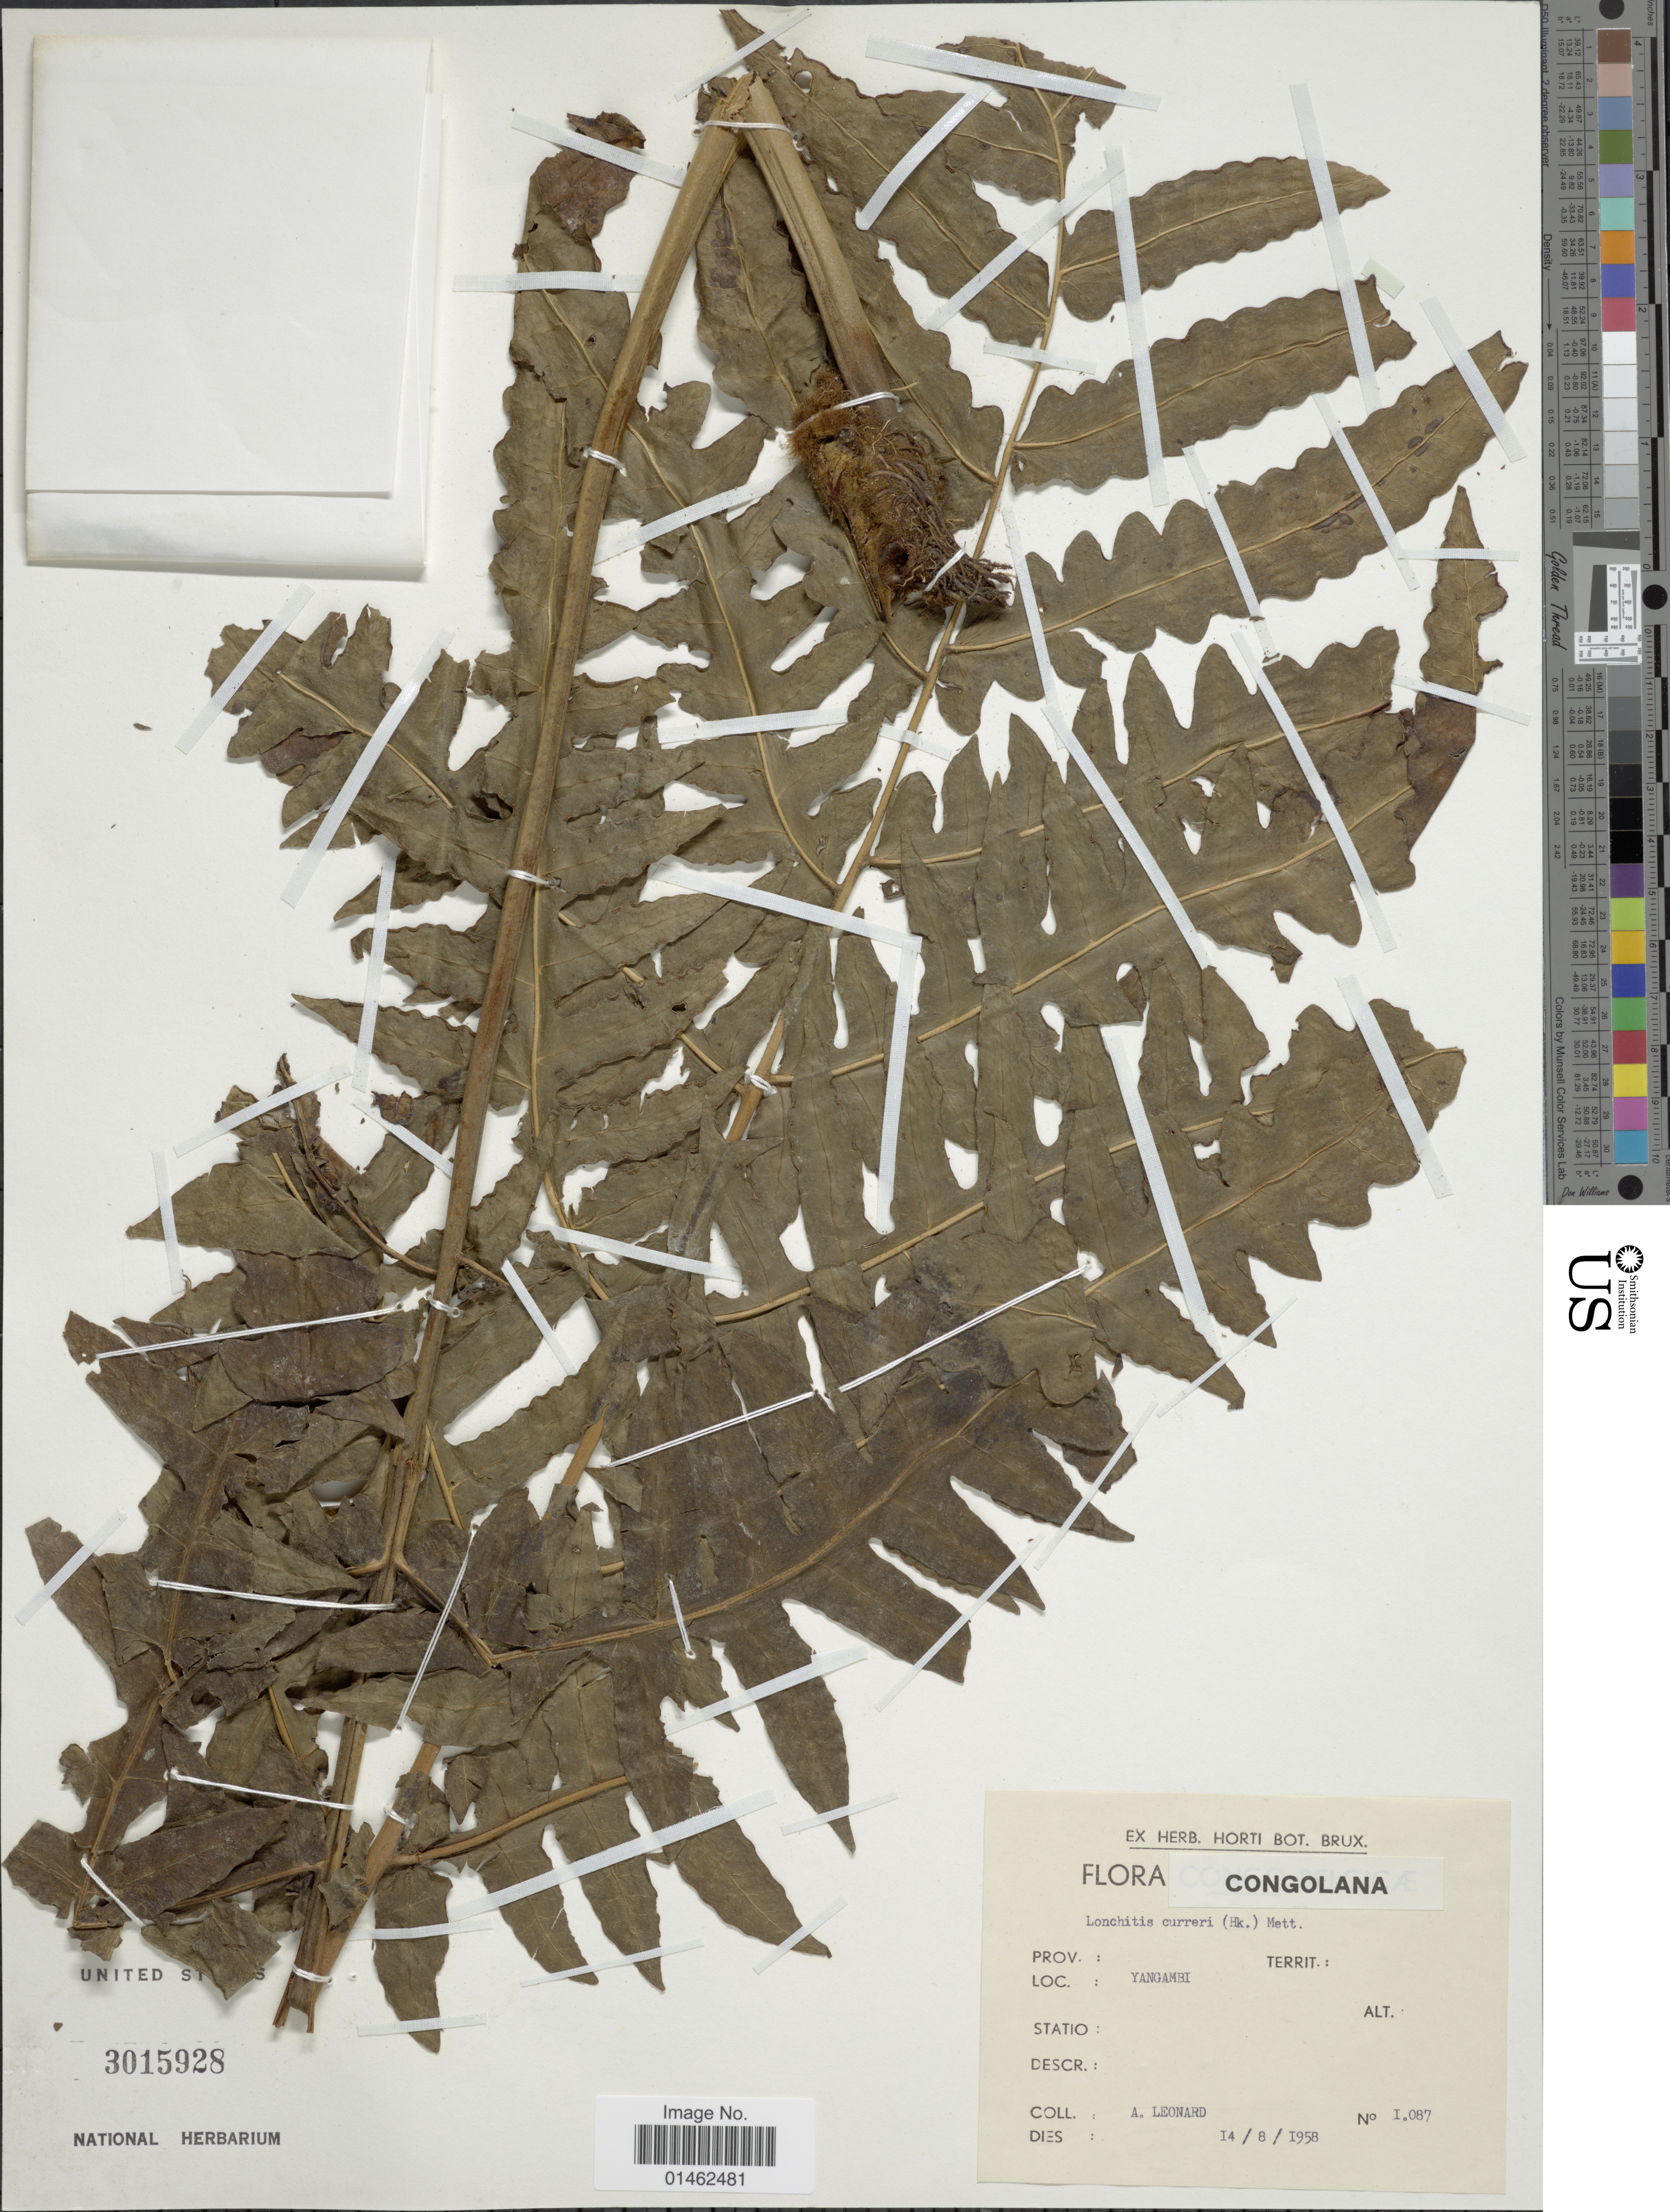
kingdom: Plantae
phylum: Tracheophyta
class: Polypodiopsida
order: Polypodiales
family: Dennstaedtiaceae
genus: Blotiella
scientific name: Blotiella currorii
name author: Hook.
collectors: A. Leonard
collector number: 1087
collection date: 1958-08-14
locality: Yangambi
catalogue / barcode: US 3015928